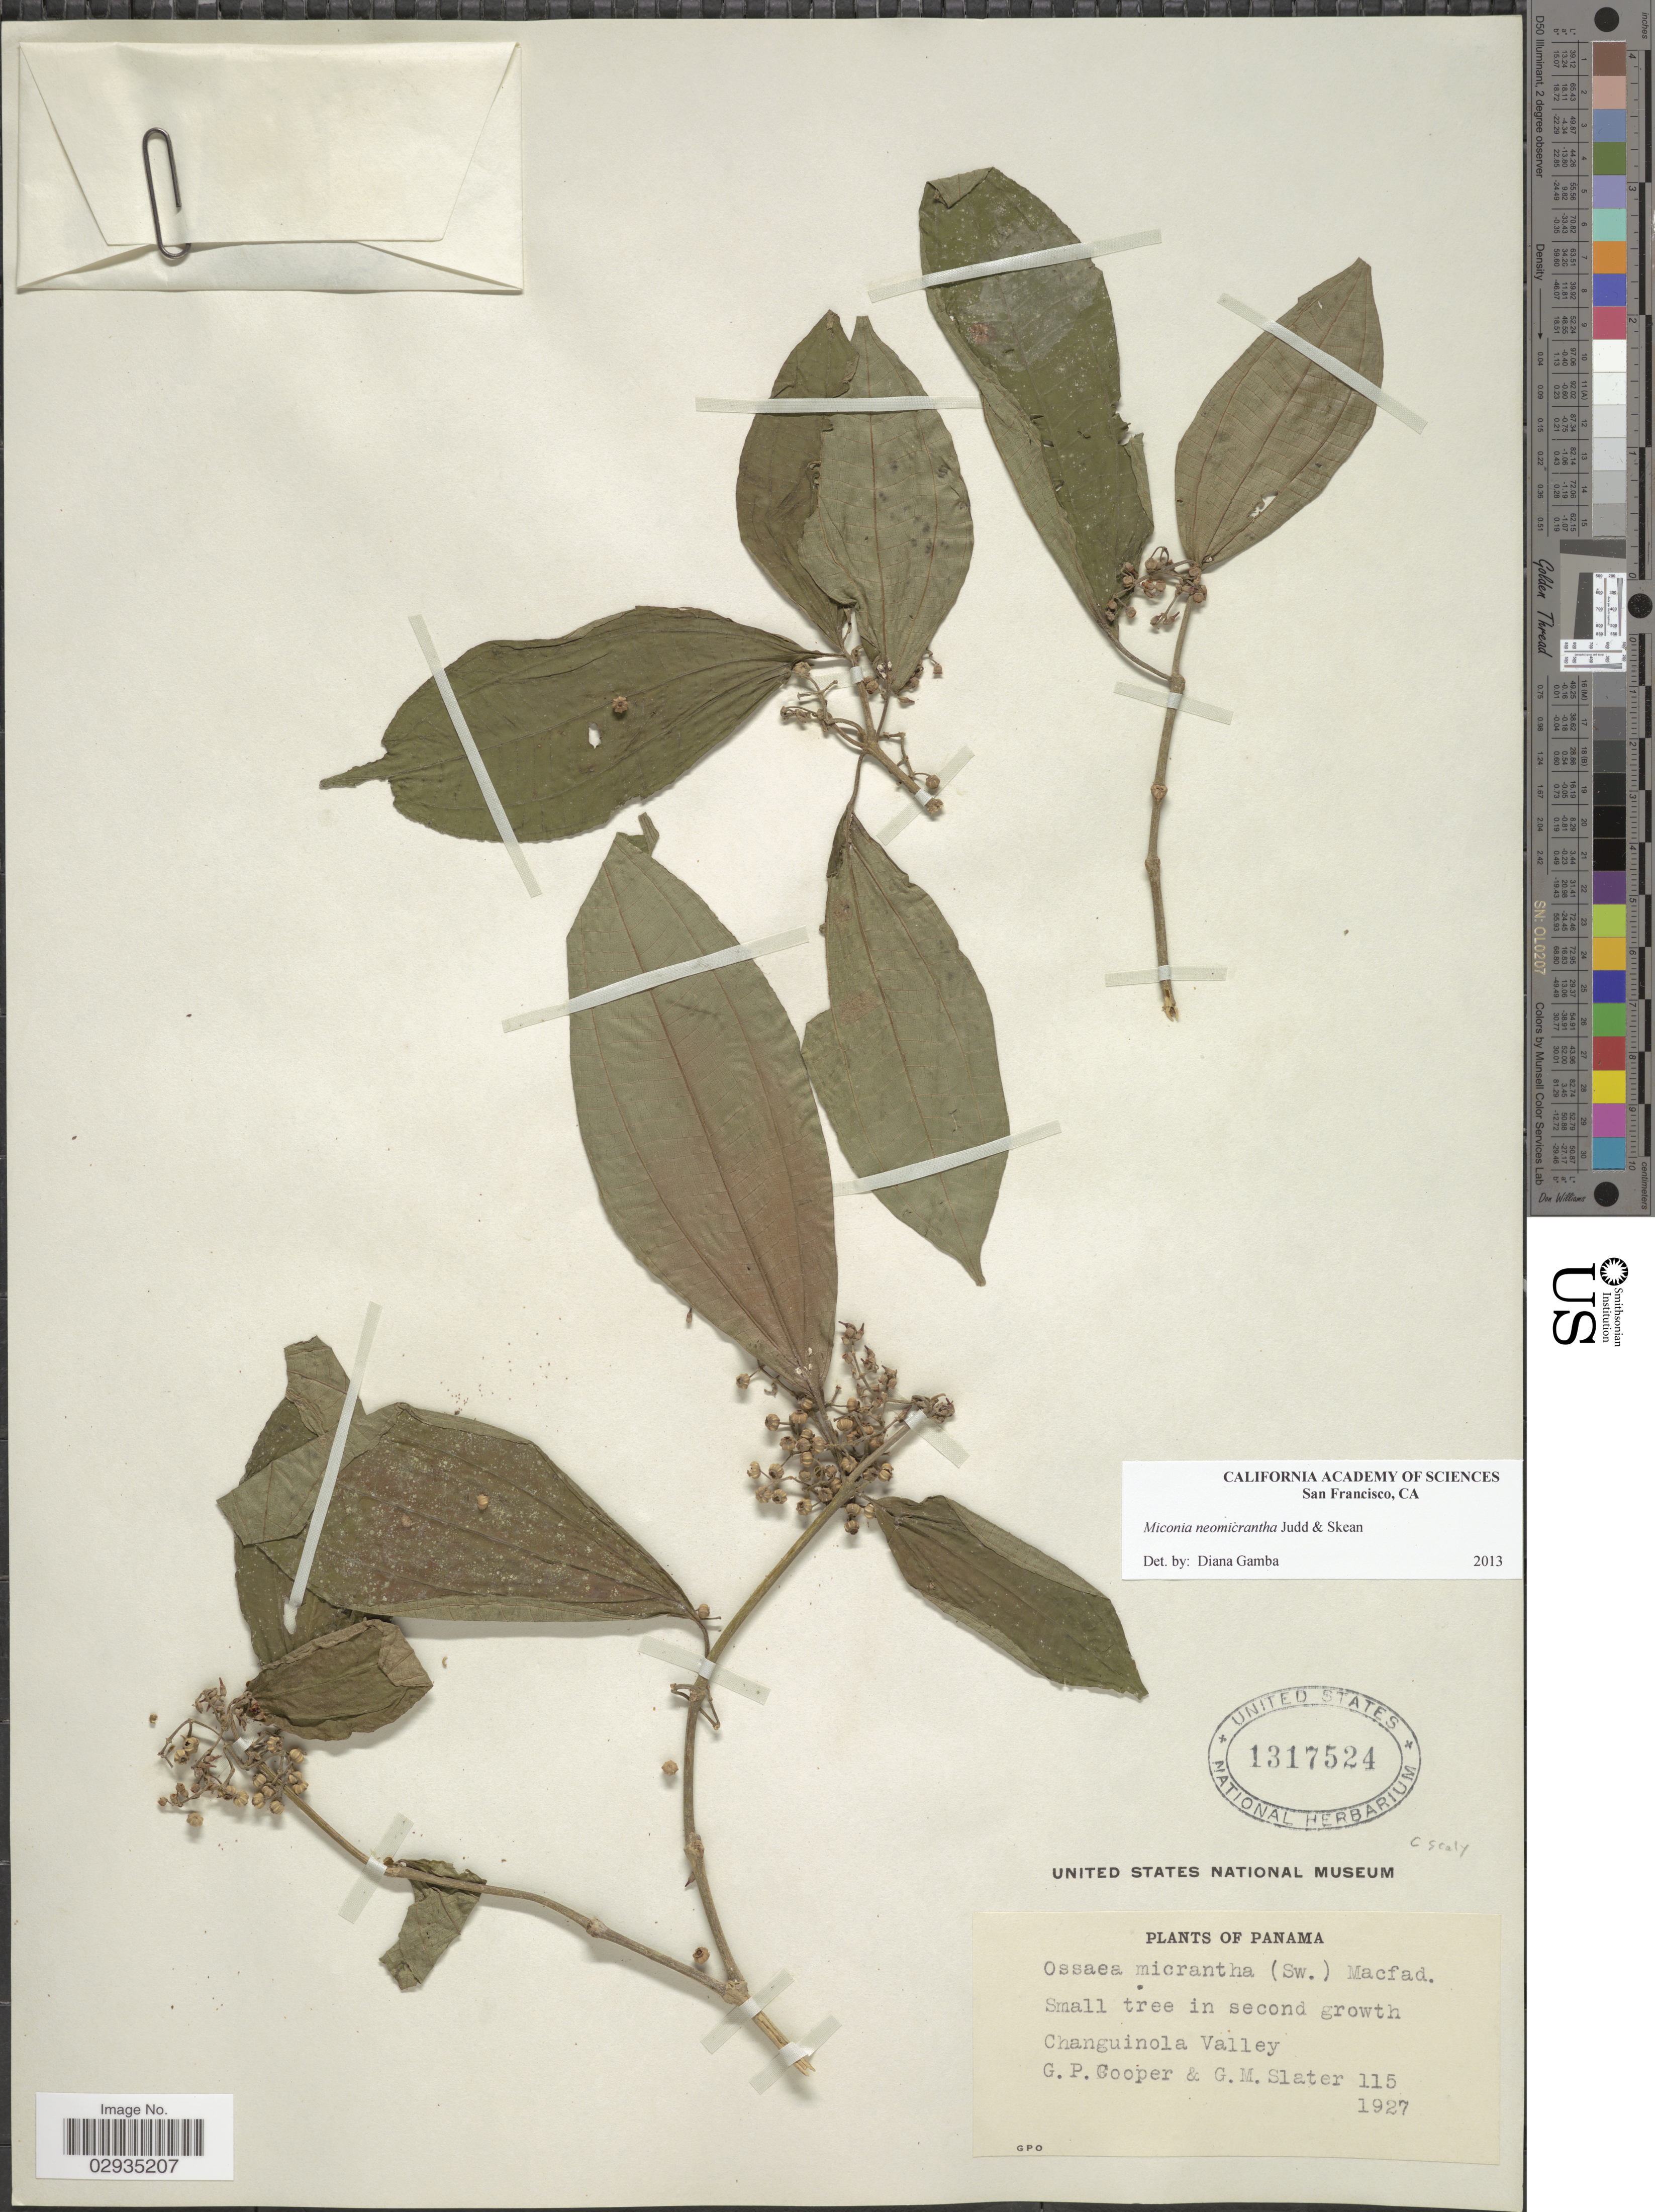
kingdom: Plantae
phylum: Tracheophyta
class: Magnoliopsida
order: Myrtales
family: Melastomataceae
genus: Miconia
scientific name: Miconia neomicrantha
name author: Judd & Skean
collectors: G. Cooper & G. Slater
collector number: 115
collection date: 1927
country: Panama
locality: Changuinola Valley.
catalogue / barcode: US 1317524